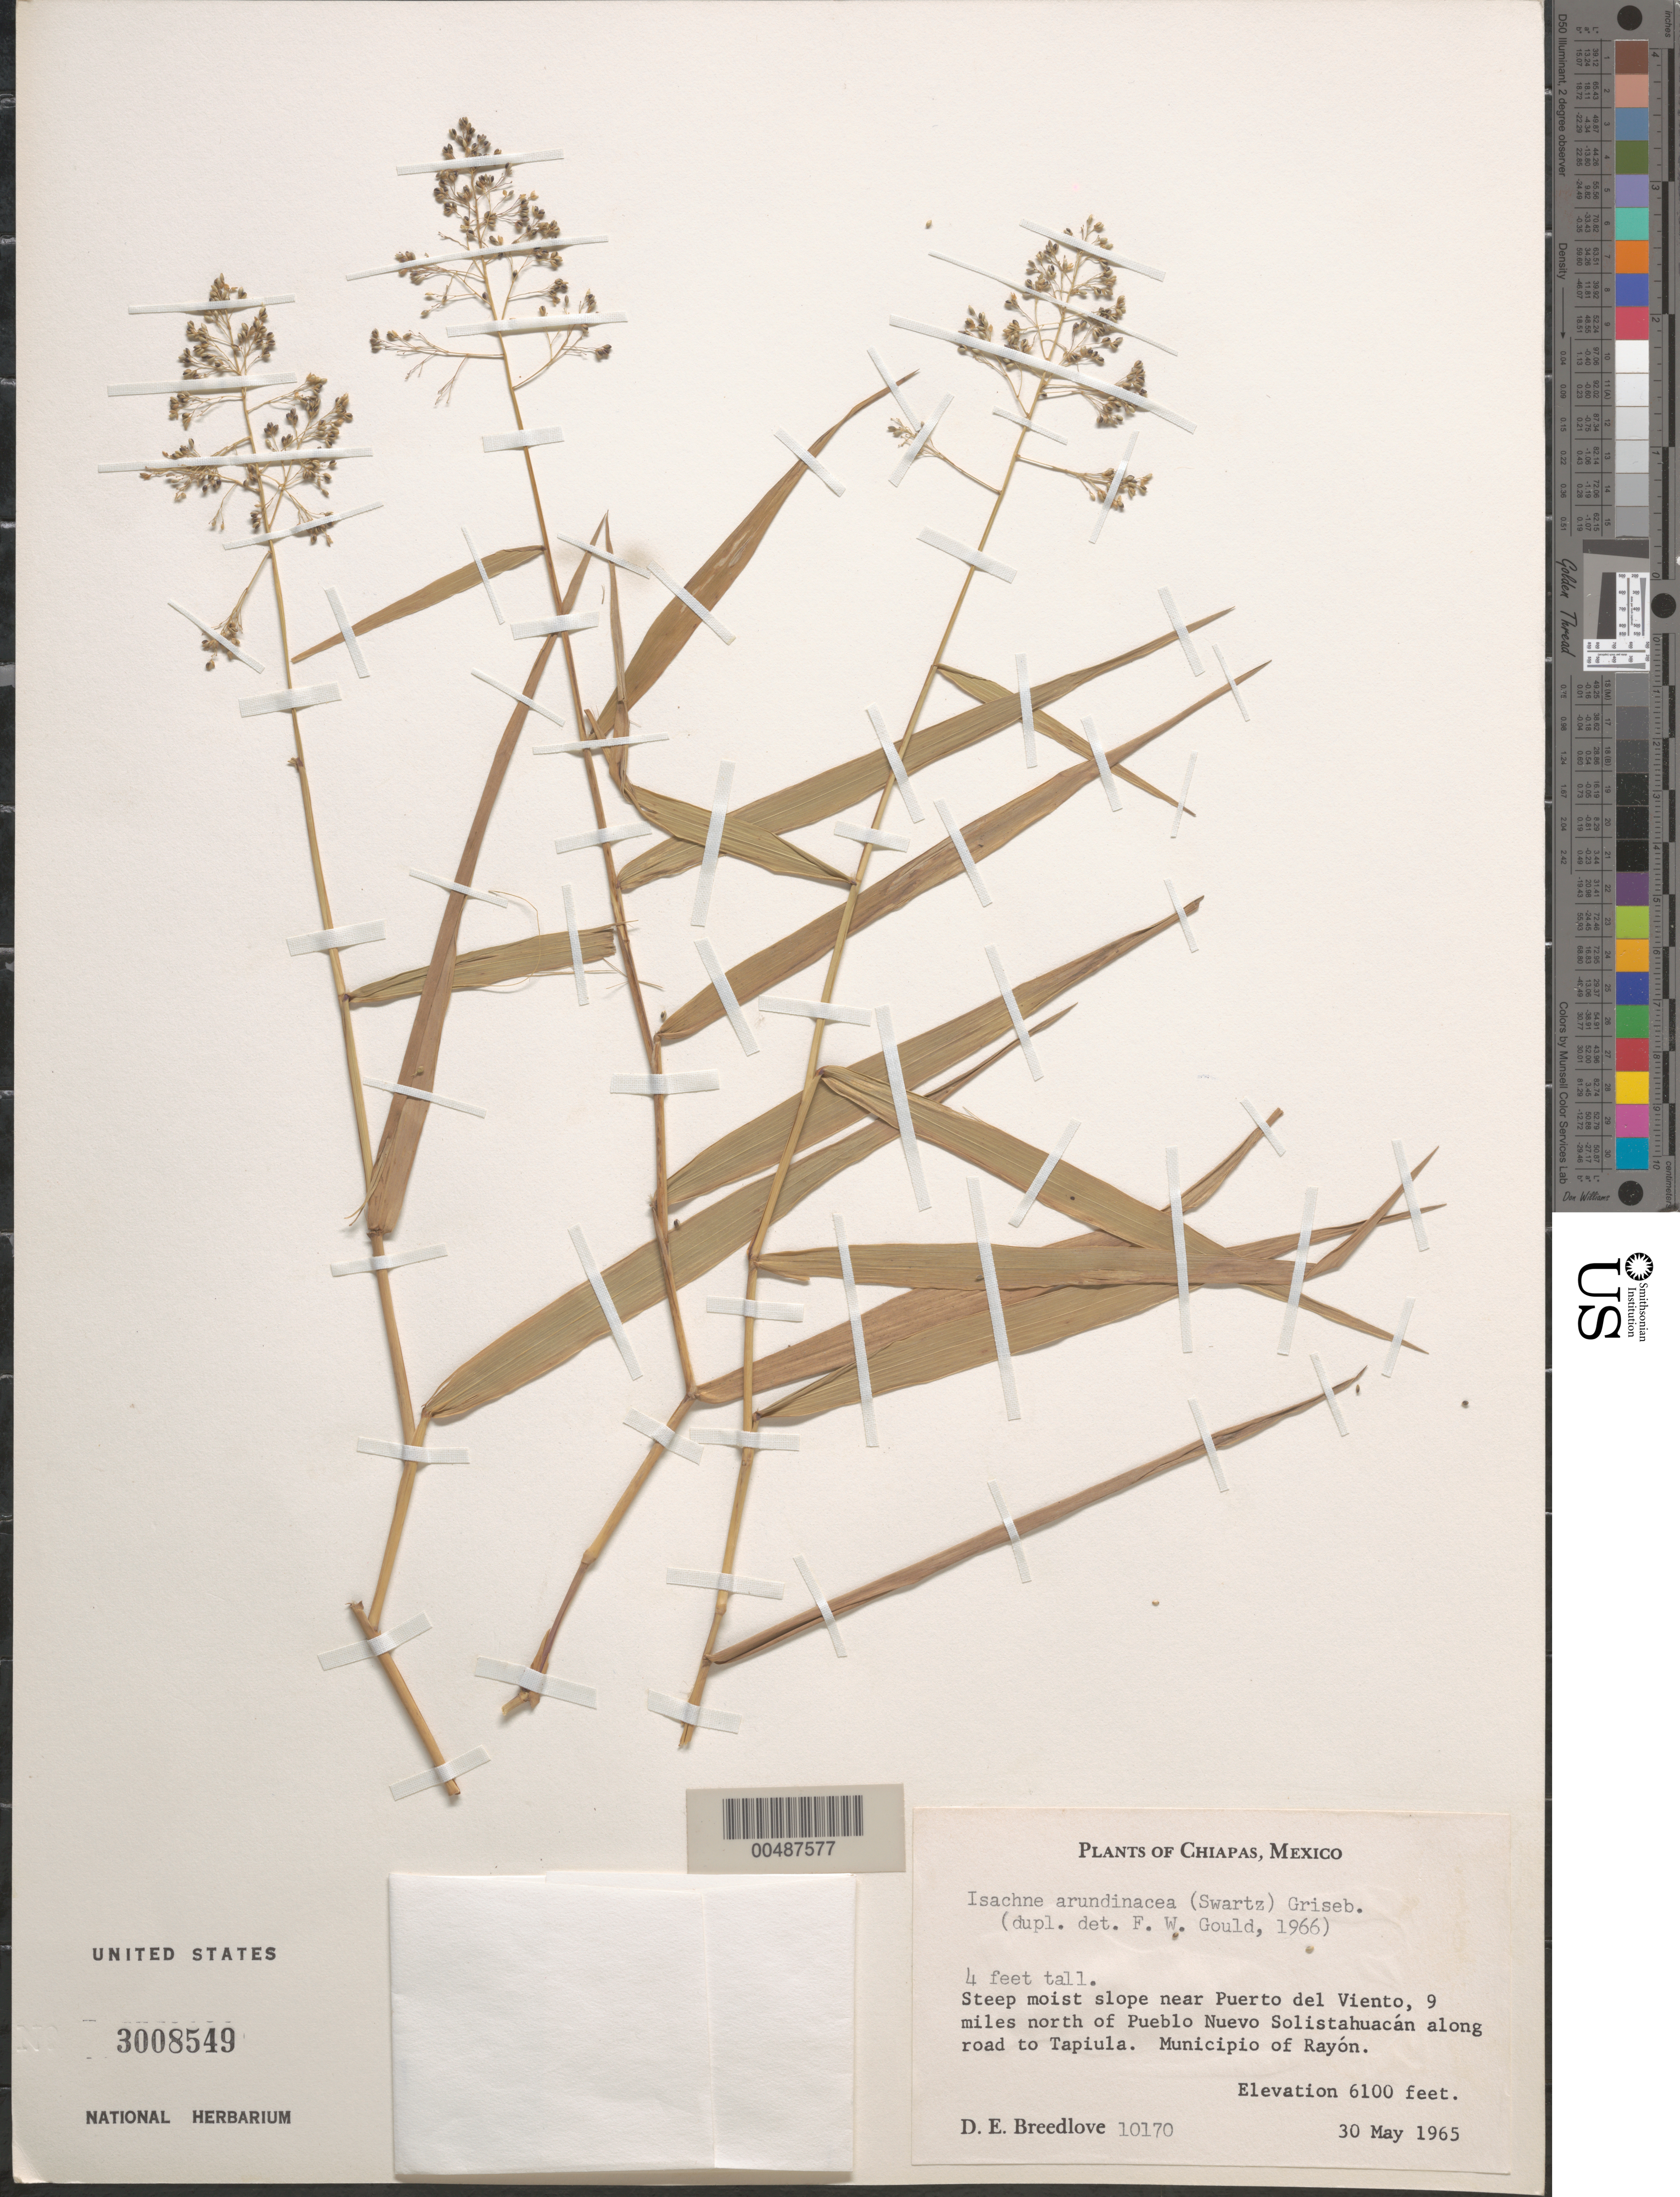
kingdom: Plantae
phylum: Tracheophyta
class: Liliopsida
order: Poales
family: Poaceae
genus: Isachne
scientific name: Isachne arundinacea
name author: (Sw.) Griseb.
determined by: Gould, F. W.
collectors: D. E. Breedlove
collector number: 10170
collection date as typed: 30 May 1965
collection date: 1965-05-30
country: Mexico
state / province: Chiapas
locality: Near Puerto del Viento, 9 mi N of Pueblo Nuevo Solisthuac n along rd to Tapiula, Municipio of Ray¢n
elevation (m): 1859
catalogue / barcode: US 3008549